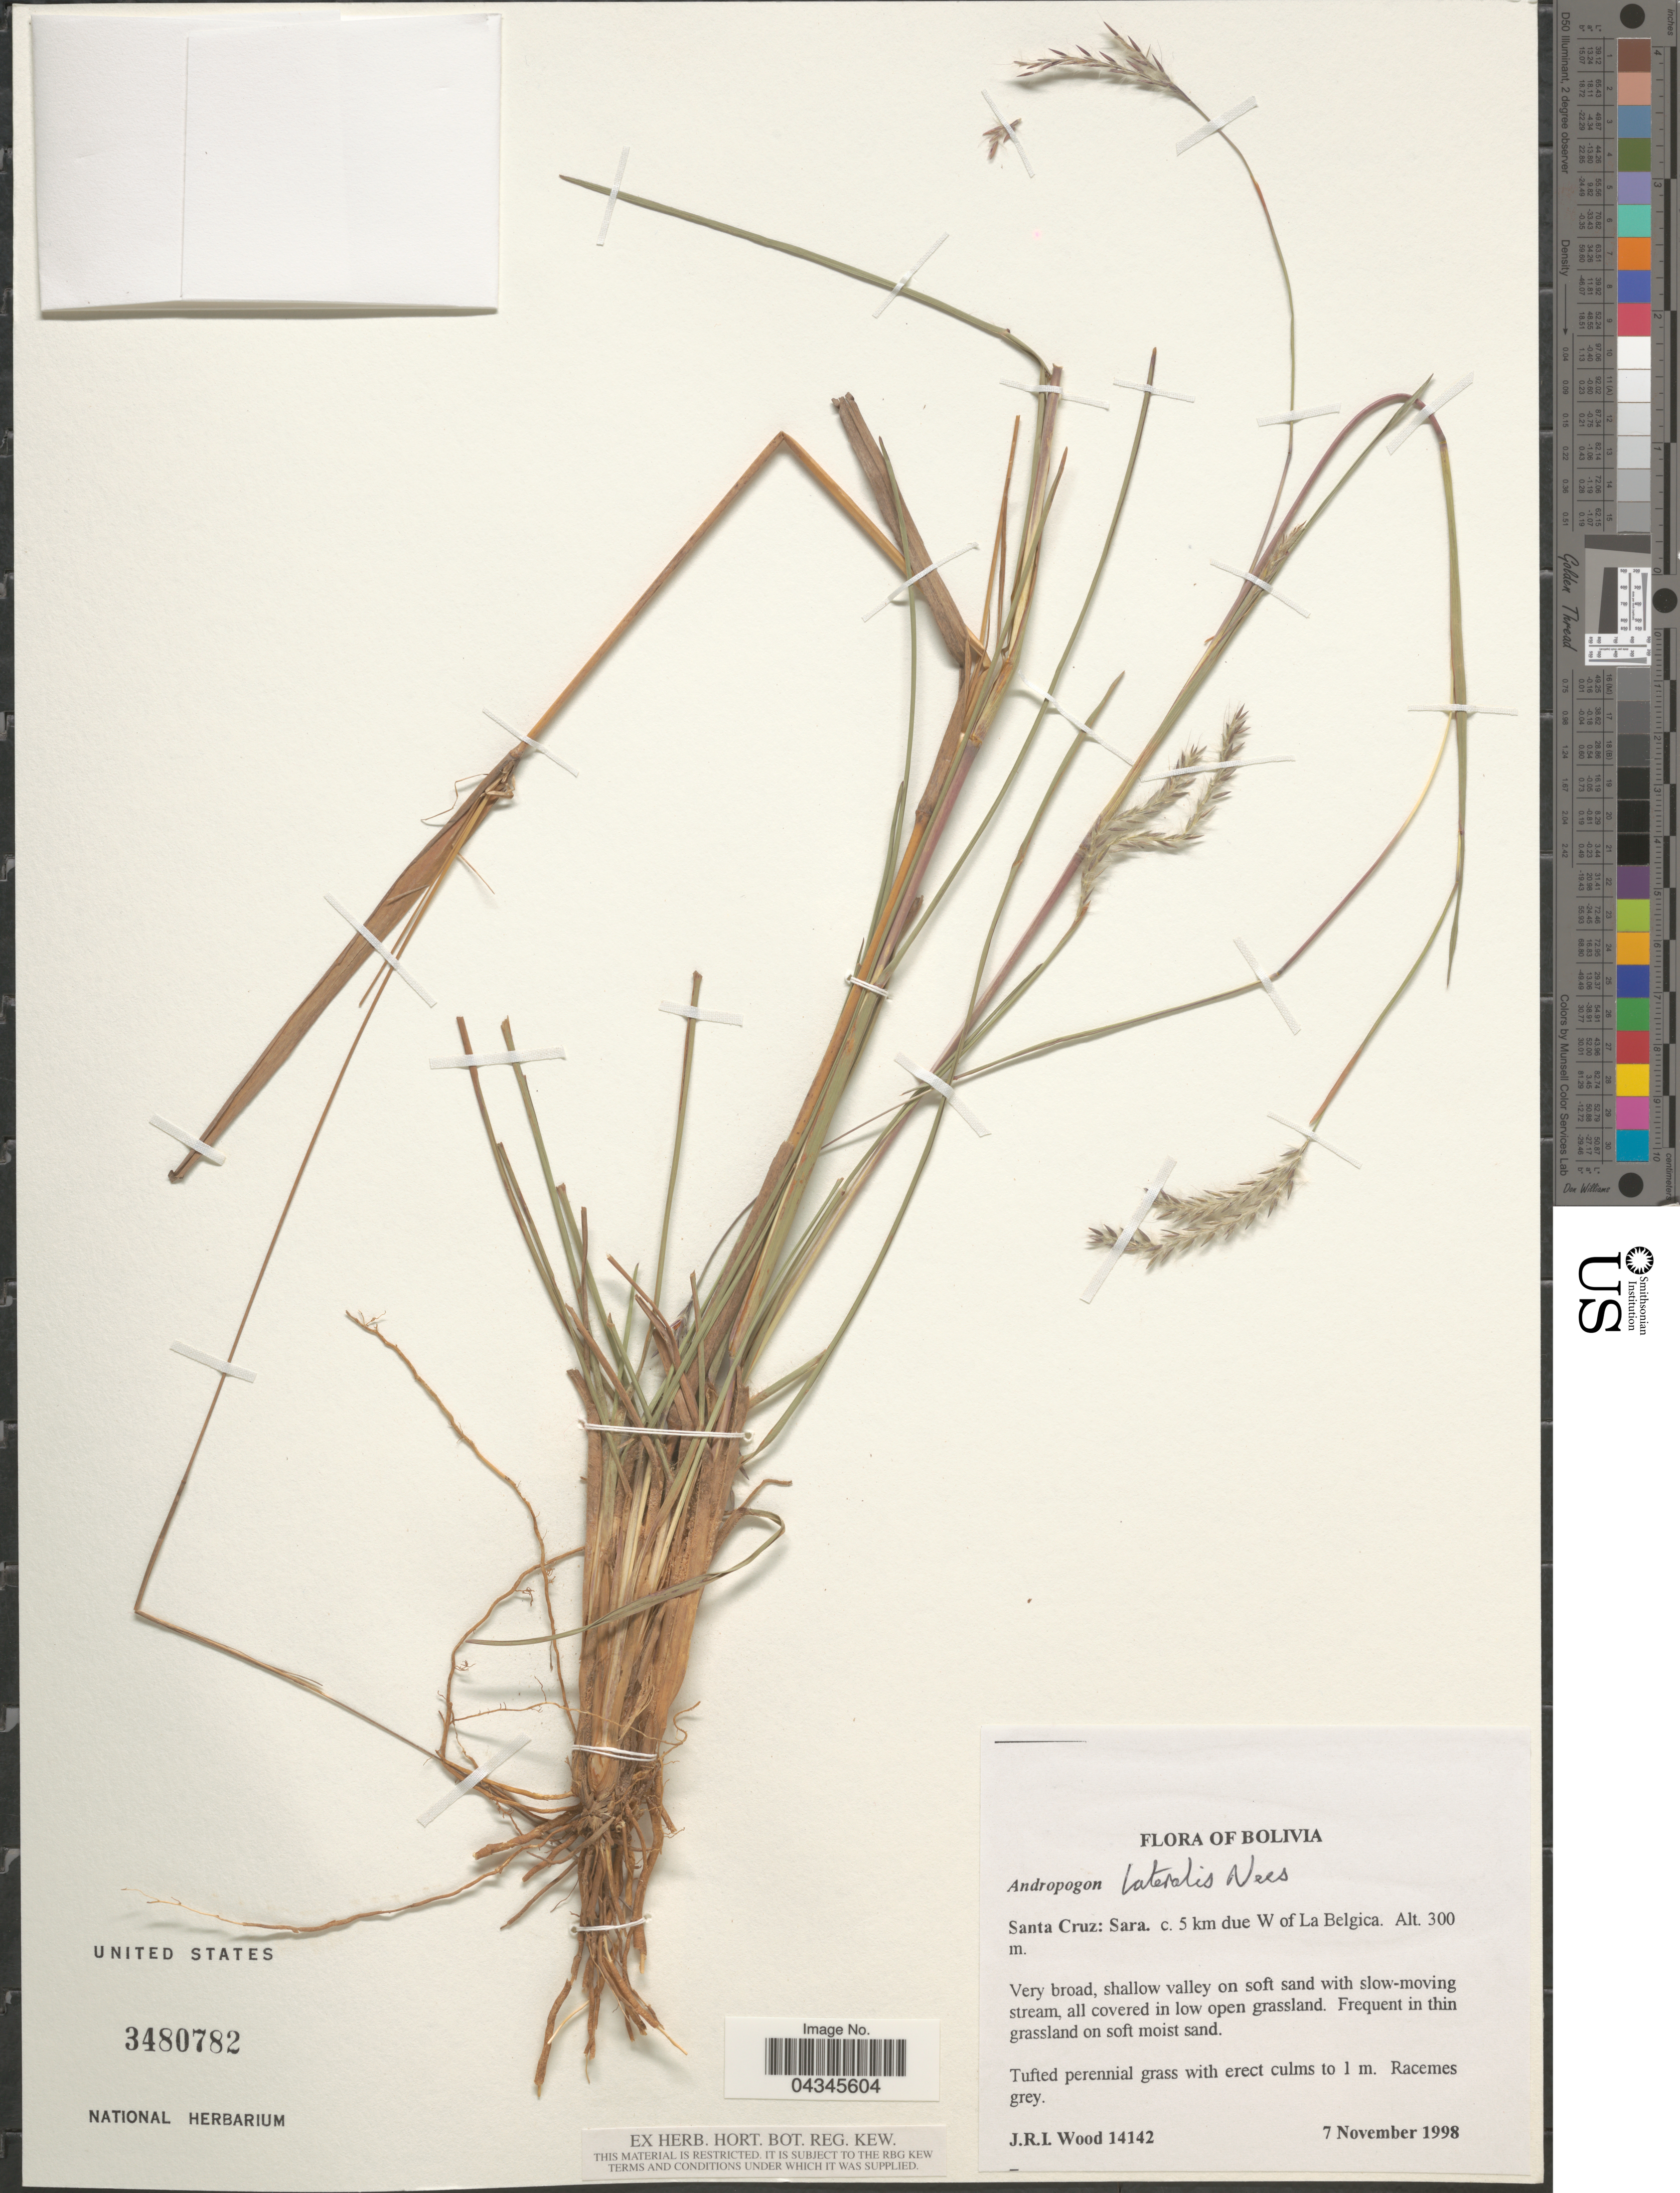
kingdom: Plantae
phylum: Tracheophyta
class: Liliopsida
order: Poales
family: Poaceae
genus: Andropogon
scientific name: Andropogon lateralis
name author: Nees in Mart.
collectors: J. R. I. Wood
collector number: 14142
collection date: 1998-11-07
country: Bolivia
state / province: Santa Cruz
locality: C. 5 km due W of La Belgica.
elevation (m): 300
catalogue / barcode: US 3480782